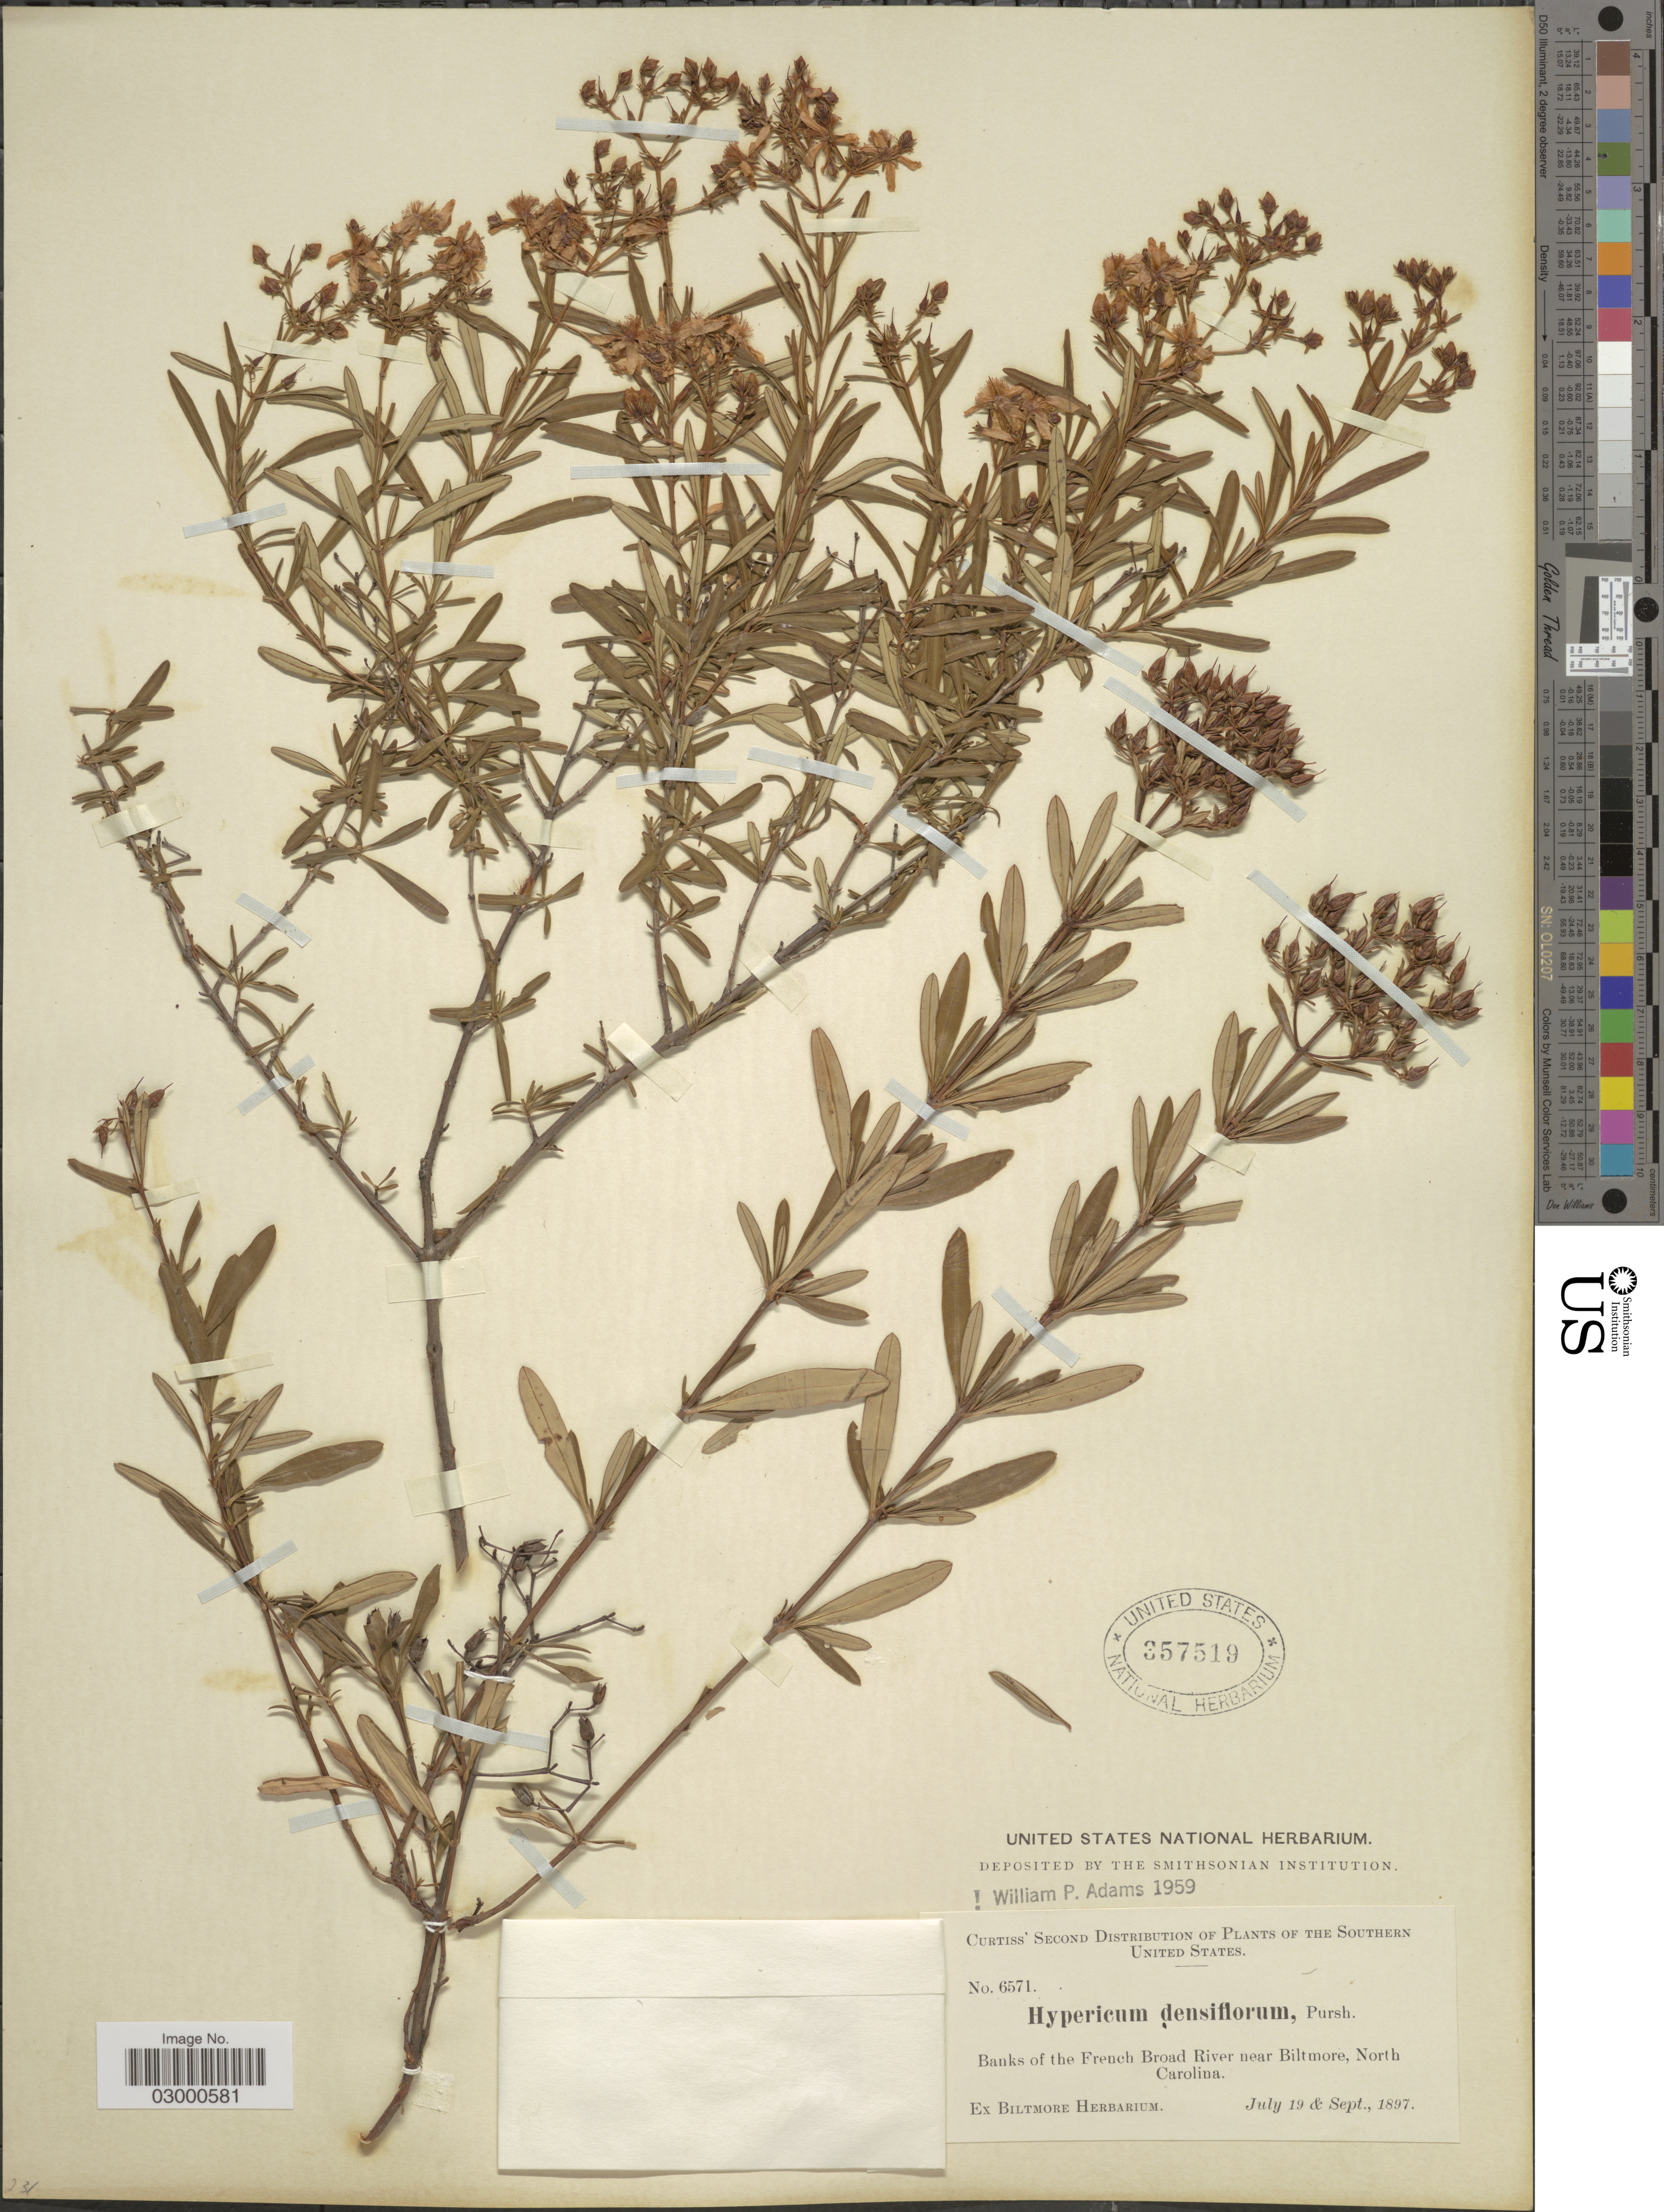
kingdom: Plantae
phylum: Tracheophyta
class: Magnoliopsida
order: Malpighiales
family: Hypericaceae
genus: Hypericum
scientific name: Hypericum densiflorum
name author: Pursh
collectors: ex herb. Biltmore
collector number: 6571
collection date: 1897-07-19/1897-09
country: United States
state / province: North Carolina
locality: The Southern United States, Banks of the French Broad River near Biltmore.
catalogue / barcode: US 357519